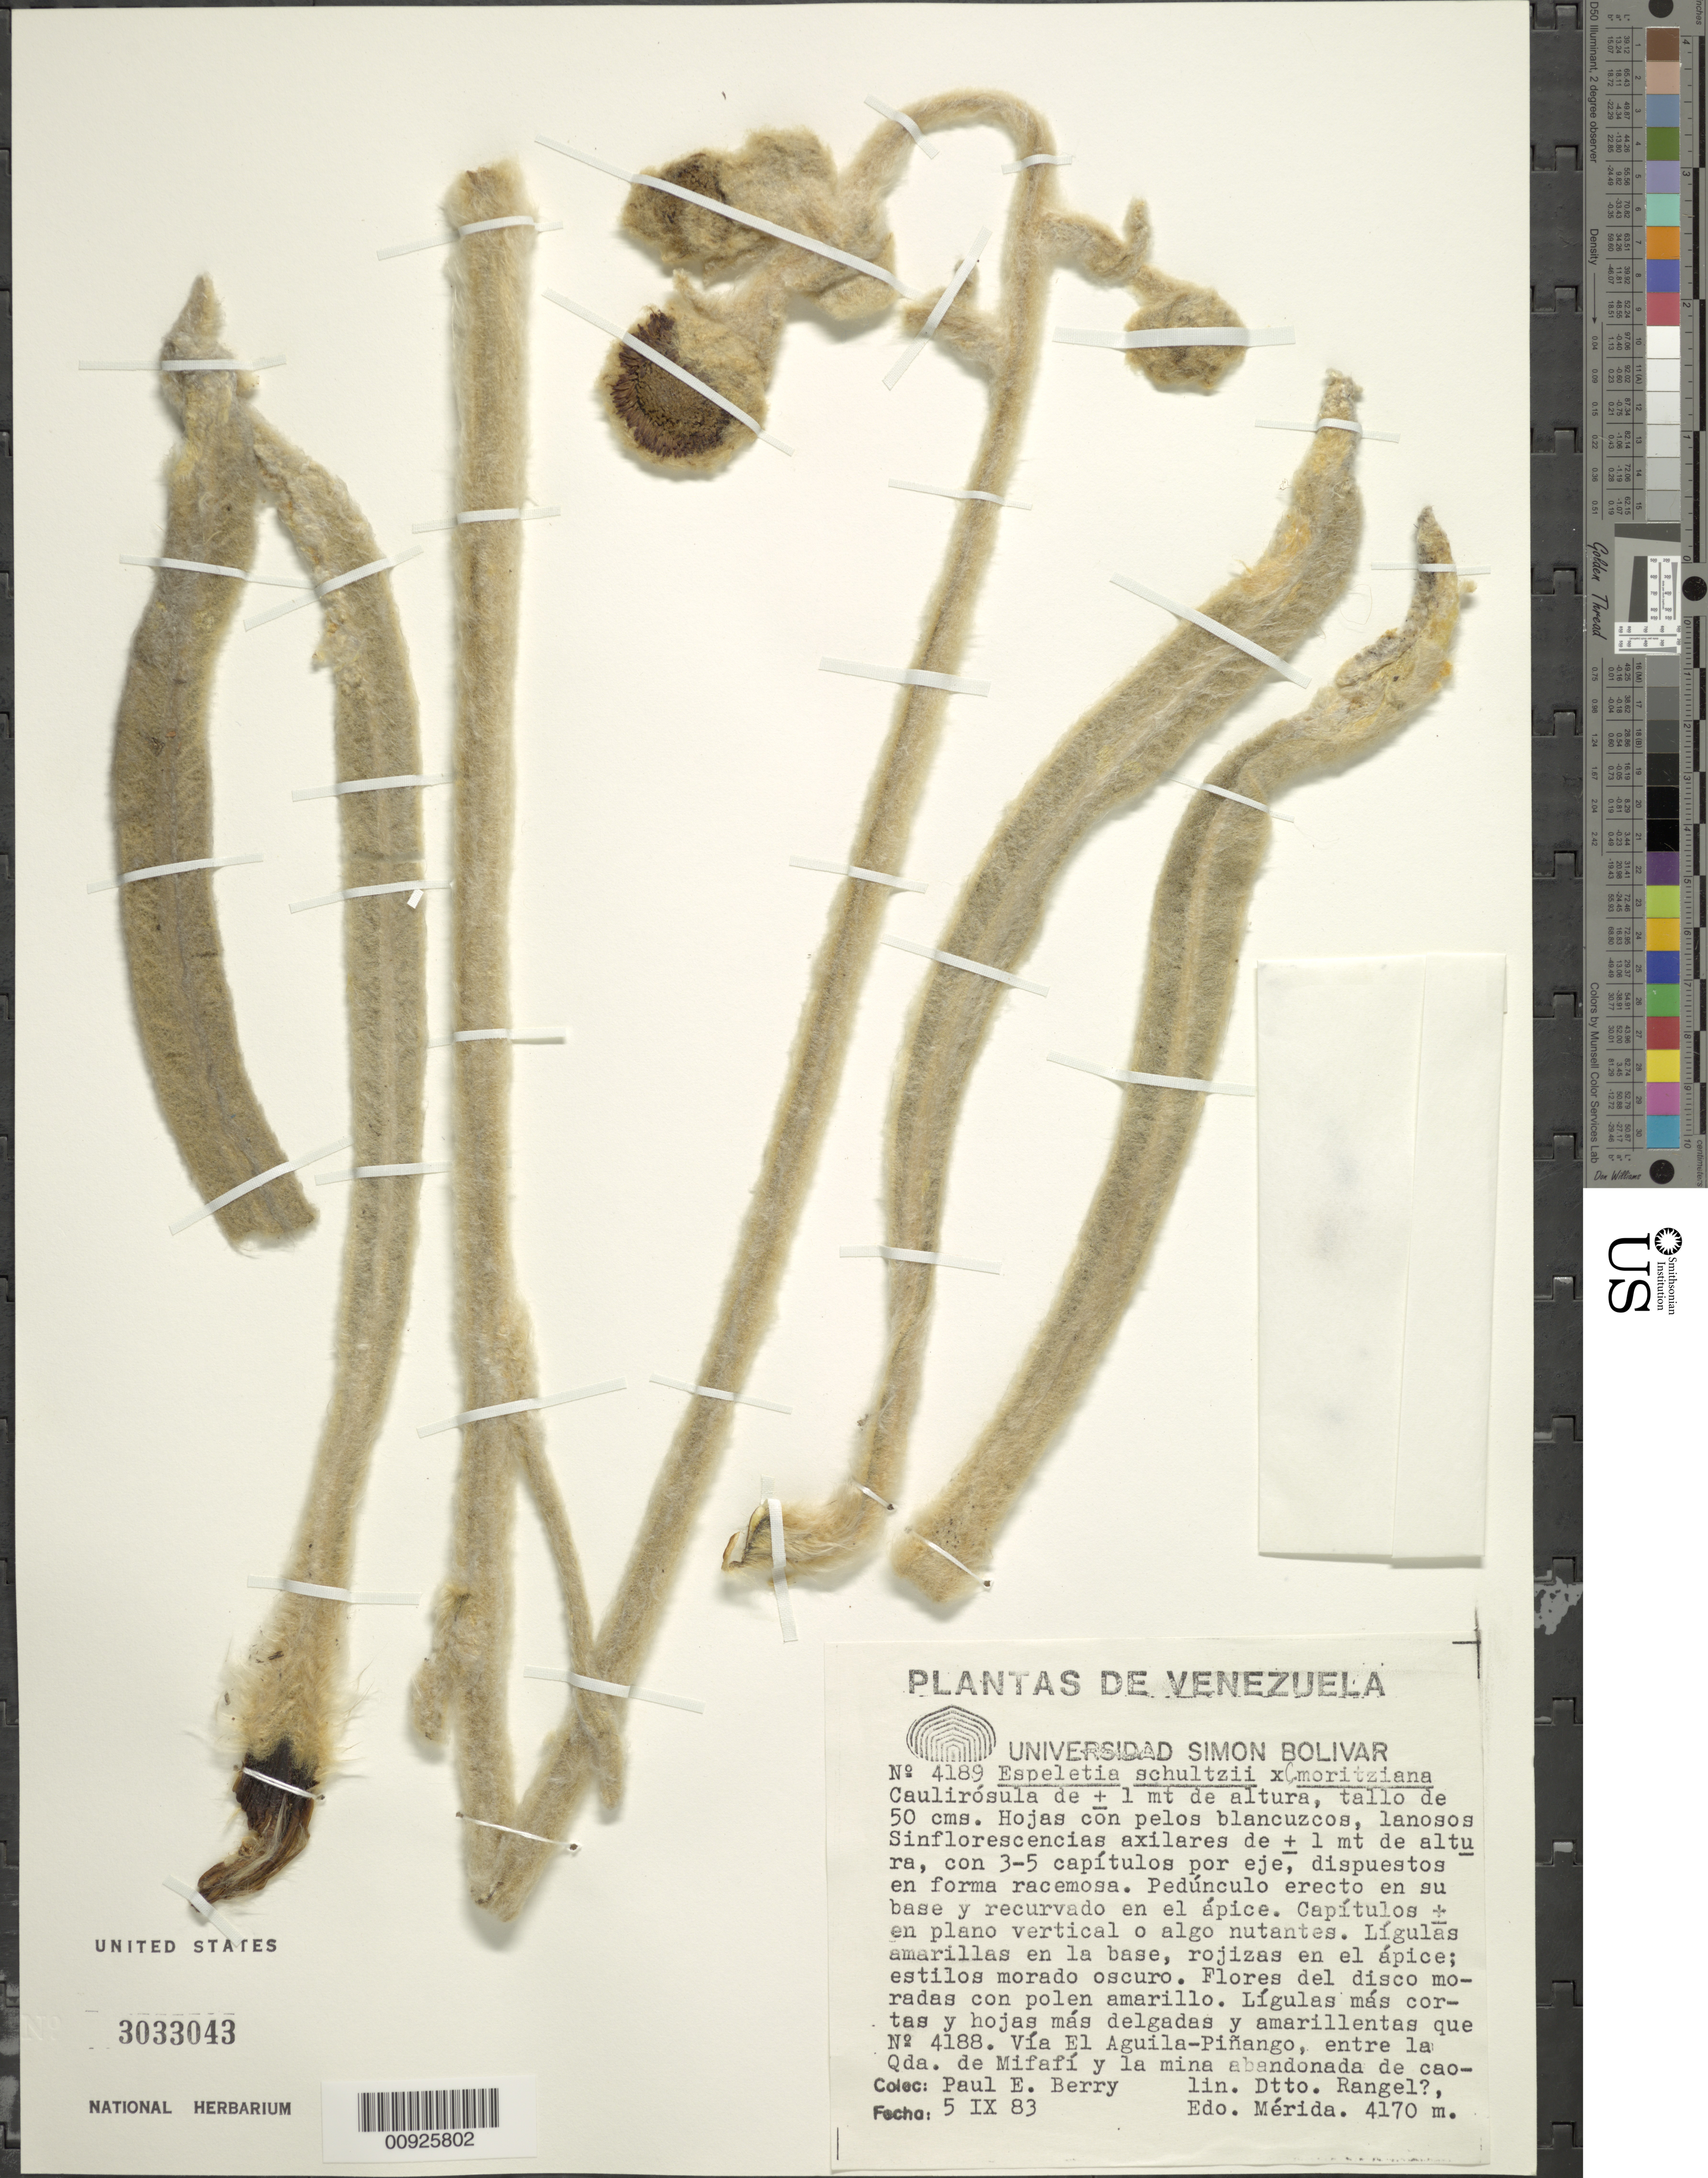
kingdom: Plantae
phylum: Tracheophyta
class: Magnoliopsida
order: Asterales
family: Asteraceae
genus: Espeletia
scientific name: Espeletia schultzii x E. moritziana Sch. Bip. ex Wedd.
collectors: P. E. Berry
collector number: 4189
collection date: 1983-09-05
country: Venezuela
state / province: Mérida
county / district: Rangel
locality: Vía El Aguila-Piñango, entre la Quebrada de Mifafí y la mina abandonada de caolín. // Dtto. Rangel.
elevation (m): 4170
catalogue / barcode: US 3033043